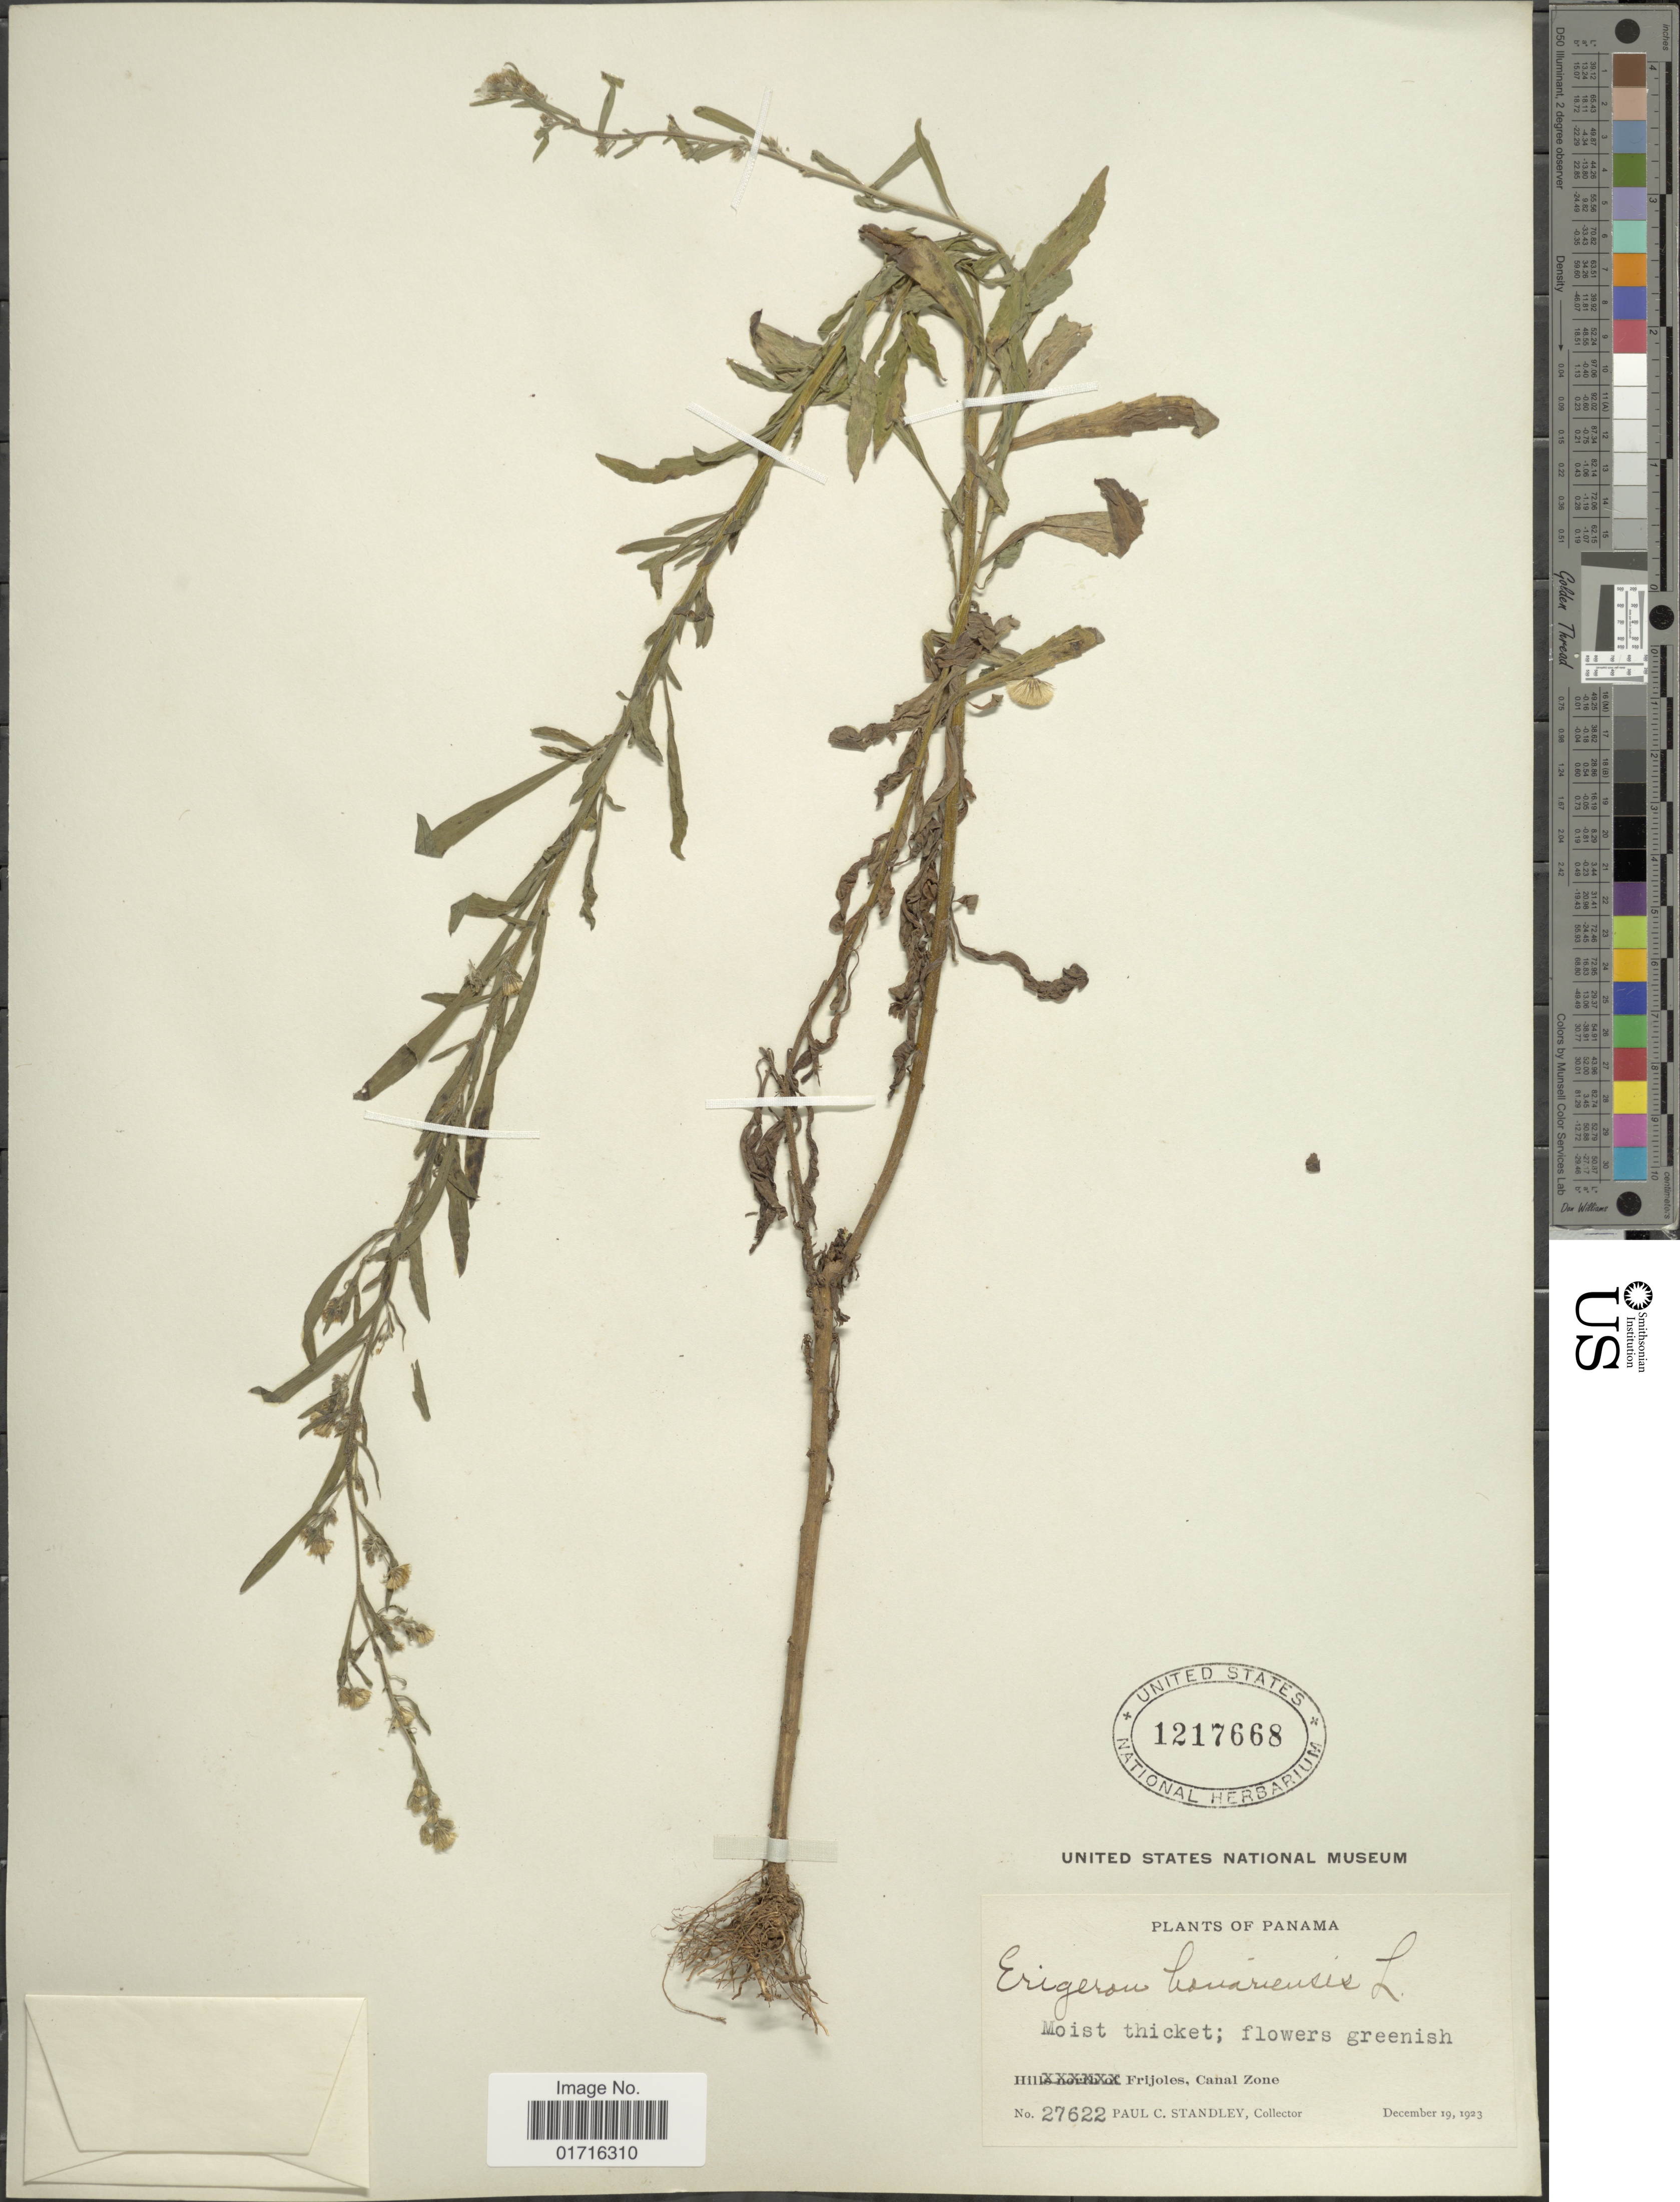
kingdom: Plantae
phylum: Tracheophyta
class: Magnoliopsida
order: Asterales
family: Asteraceae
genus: Conyza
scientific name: Conyza bonariensis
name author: (L.) Cronq.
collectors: P. C. Standley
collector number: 27622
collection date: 1923-12-19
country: Panama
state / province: Colón / Panamá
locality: Hill Frijoles, Canal Zone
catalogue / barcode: US 1217668